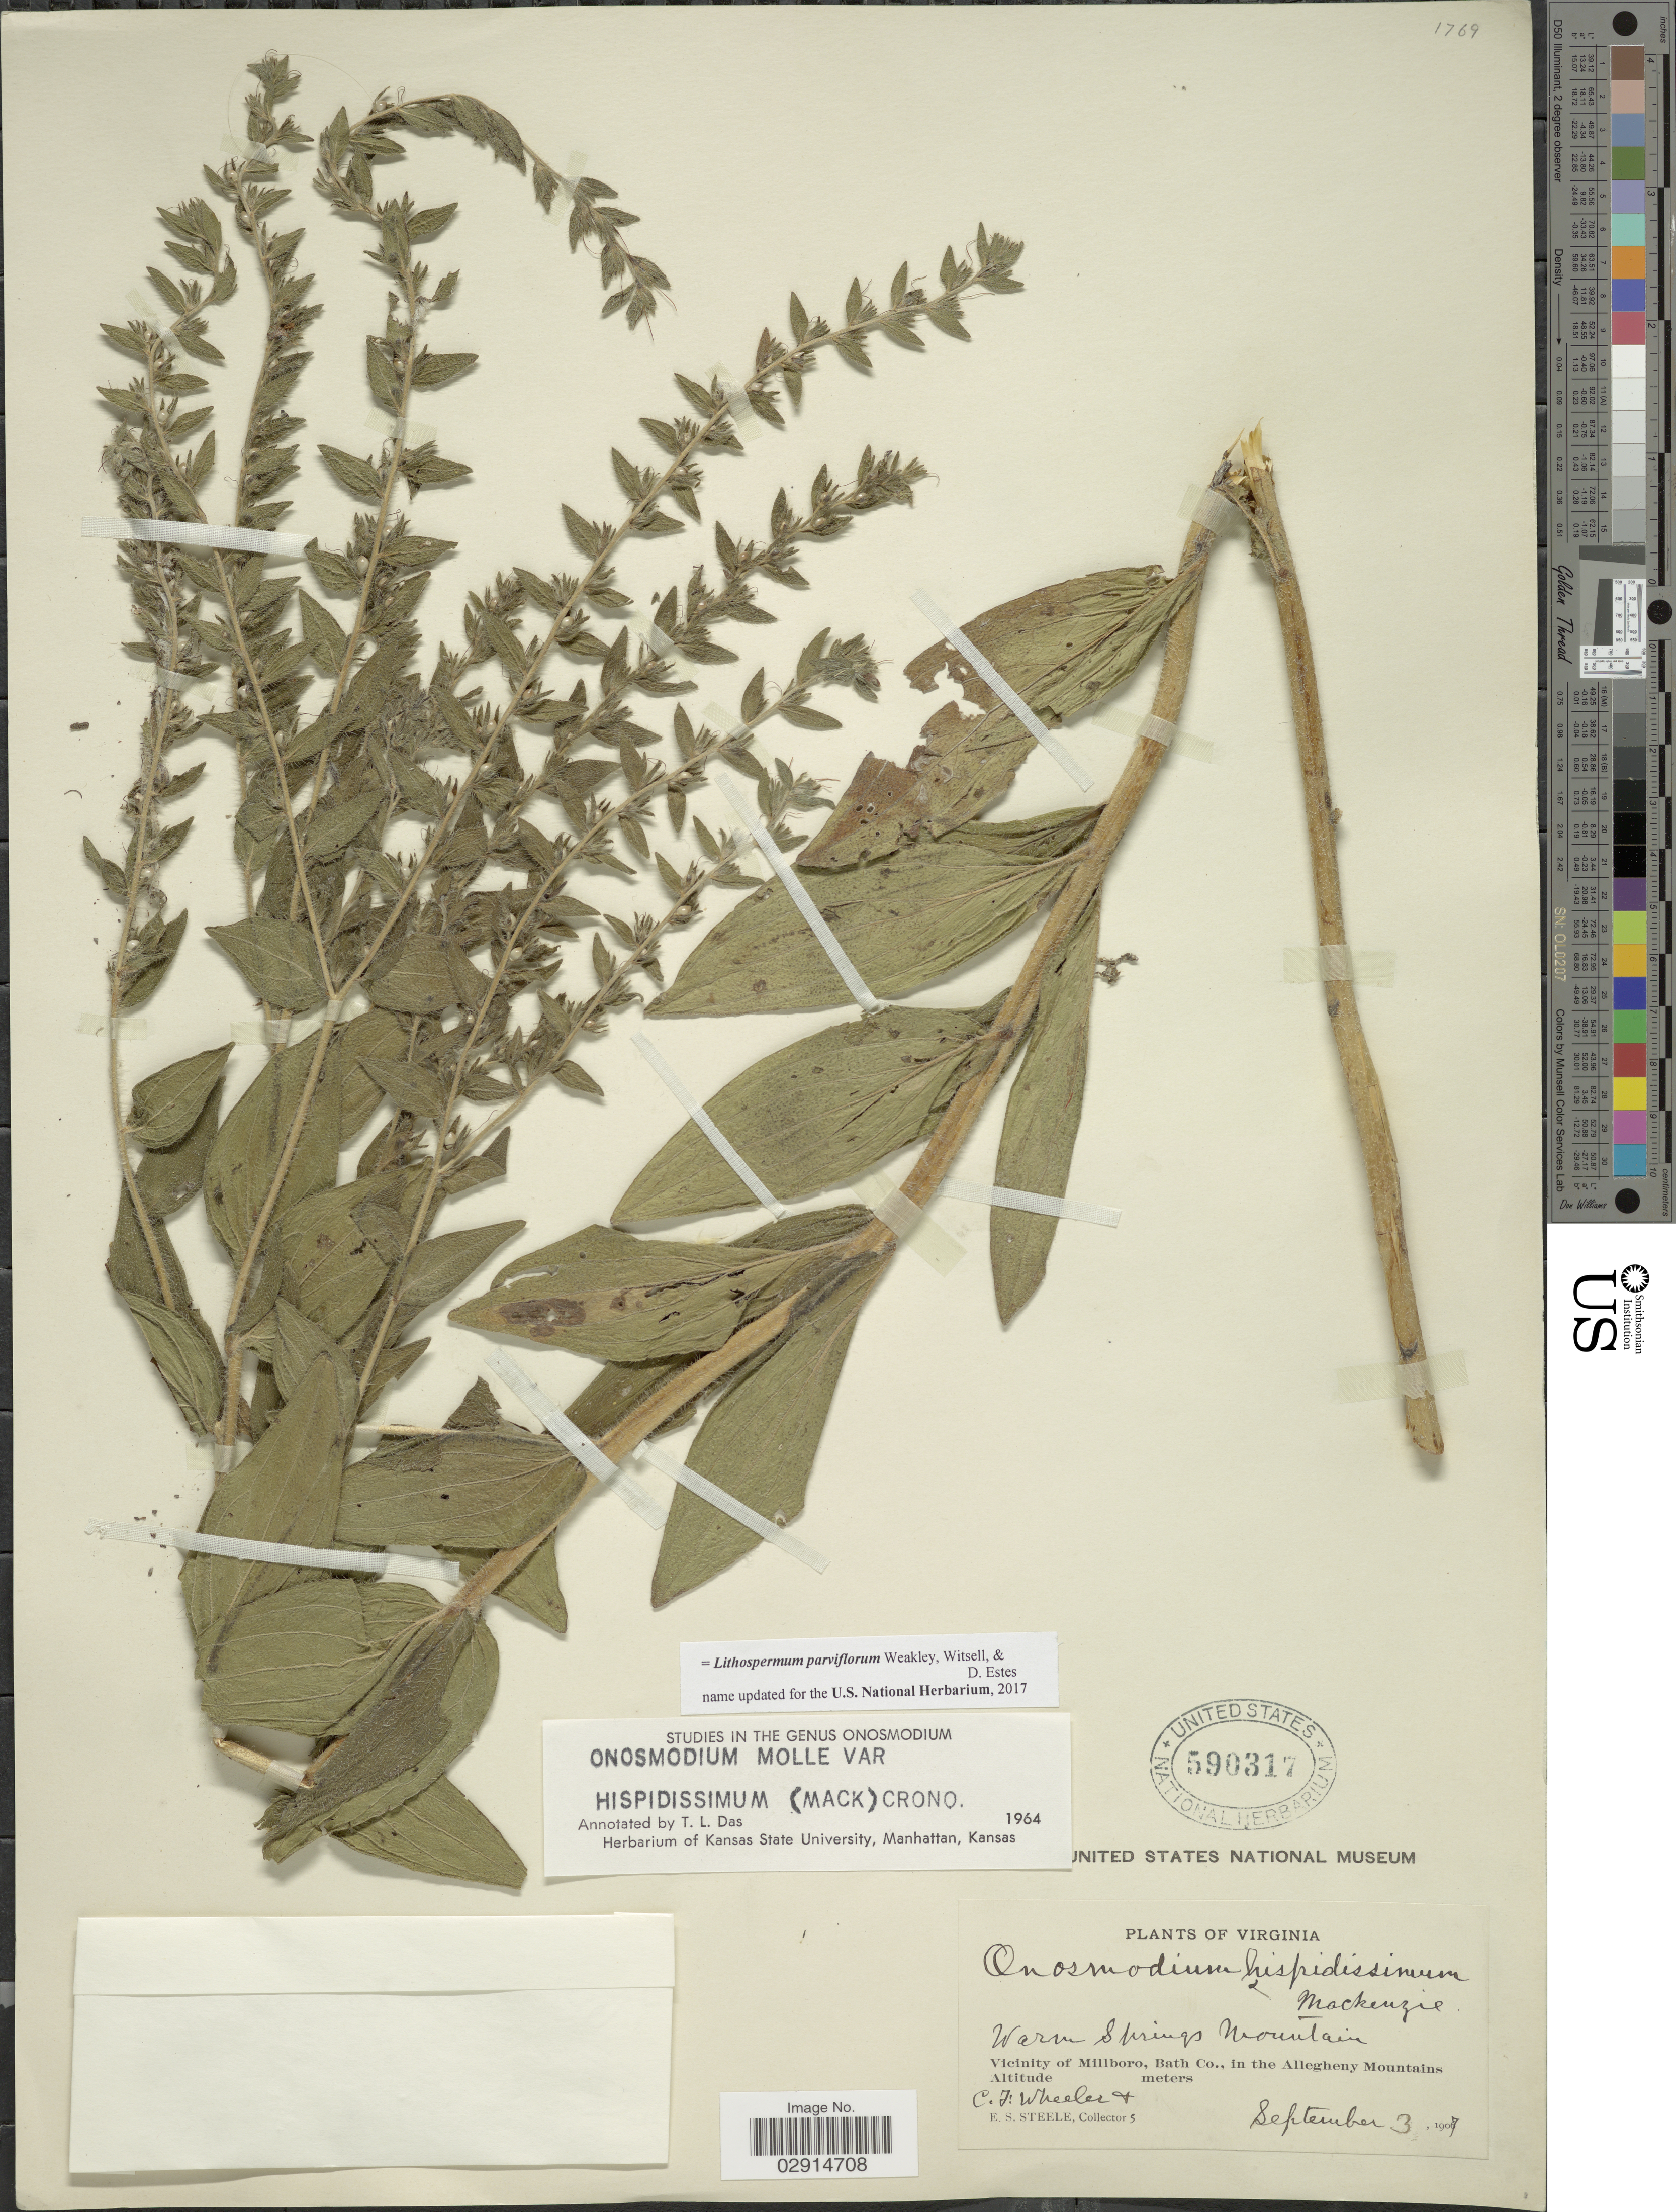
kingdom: Plantae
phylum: Tracheophyta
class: Magnoliopsida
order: Boraginales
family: Boraginaceae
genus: Lithospermum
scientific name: Lithospermum parviflorum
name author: Weakley et al.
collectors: E. Steele & C. Wheeler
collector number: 5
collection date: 1907-09-03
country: United States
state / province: Virginia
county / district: Bath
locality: Warm Springs Mountain, Vicinity of Millboro, Bath Co., in the Allegheny Mountains.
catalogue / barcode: US 590317